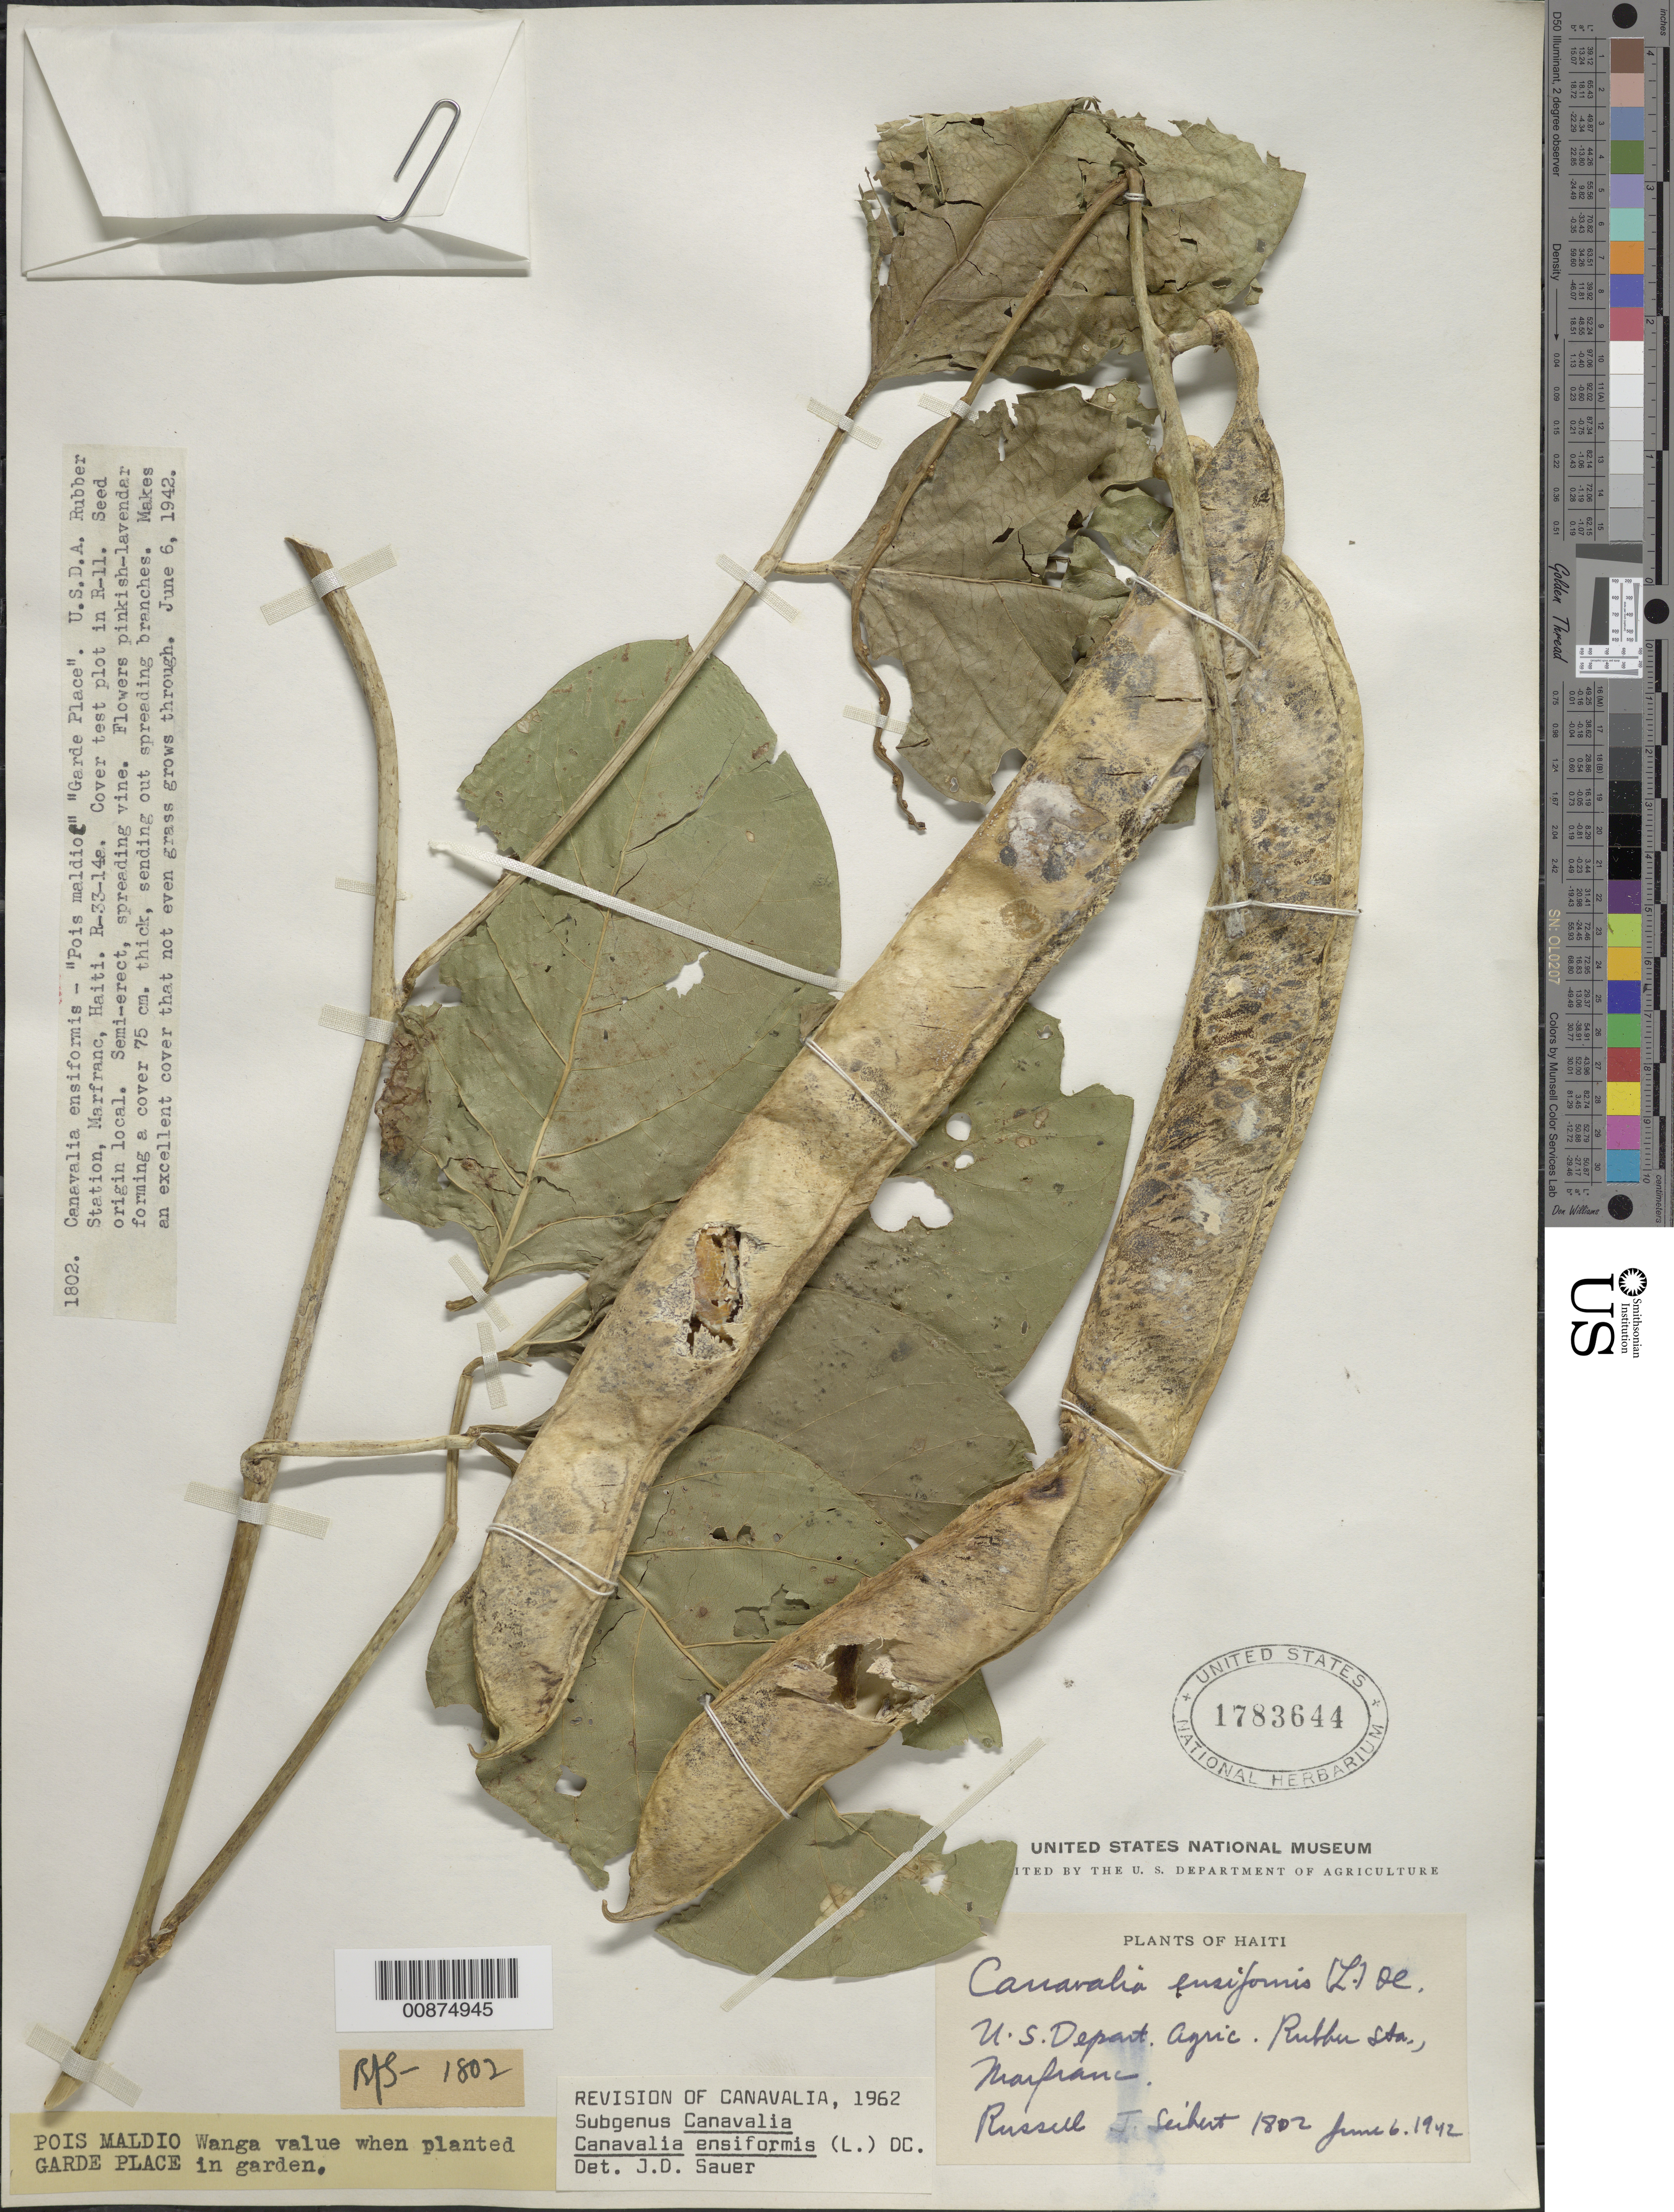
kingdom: Plantae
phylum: Tracheophyta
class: Magnoliopsida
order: Fabales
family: Fabaceae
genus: Canavalia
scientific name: Canavalia ensiformis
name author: (L.) DC.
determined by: Sauer, J. D.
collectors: R. J. Seibert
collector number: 1802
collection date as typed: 06 Jun 1942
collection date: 1942-06-06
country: Haiti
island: Hispaniola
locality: U.S.D.A. Rubber Station, Marfranc. R-33-14a. Cover test plot in R-11.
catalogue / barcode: US 1783644